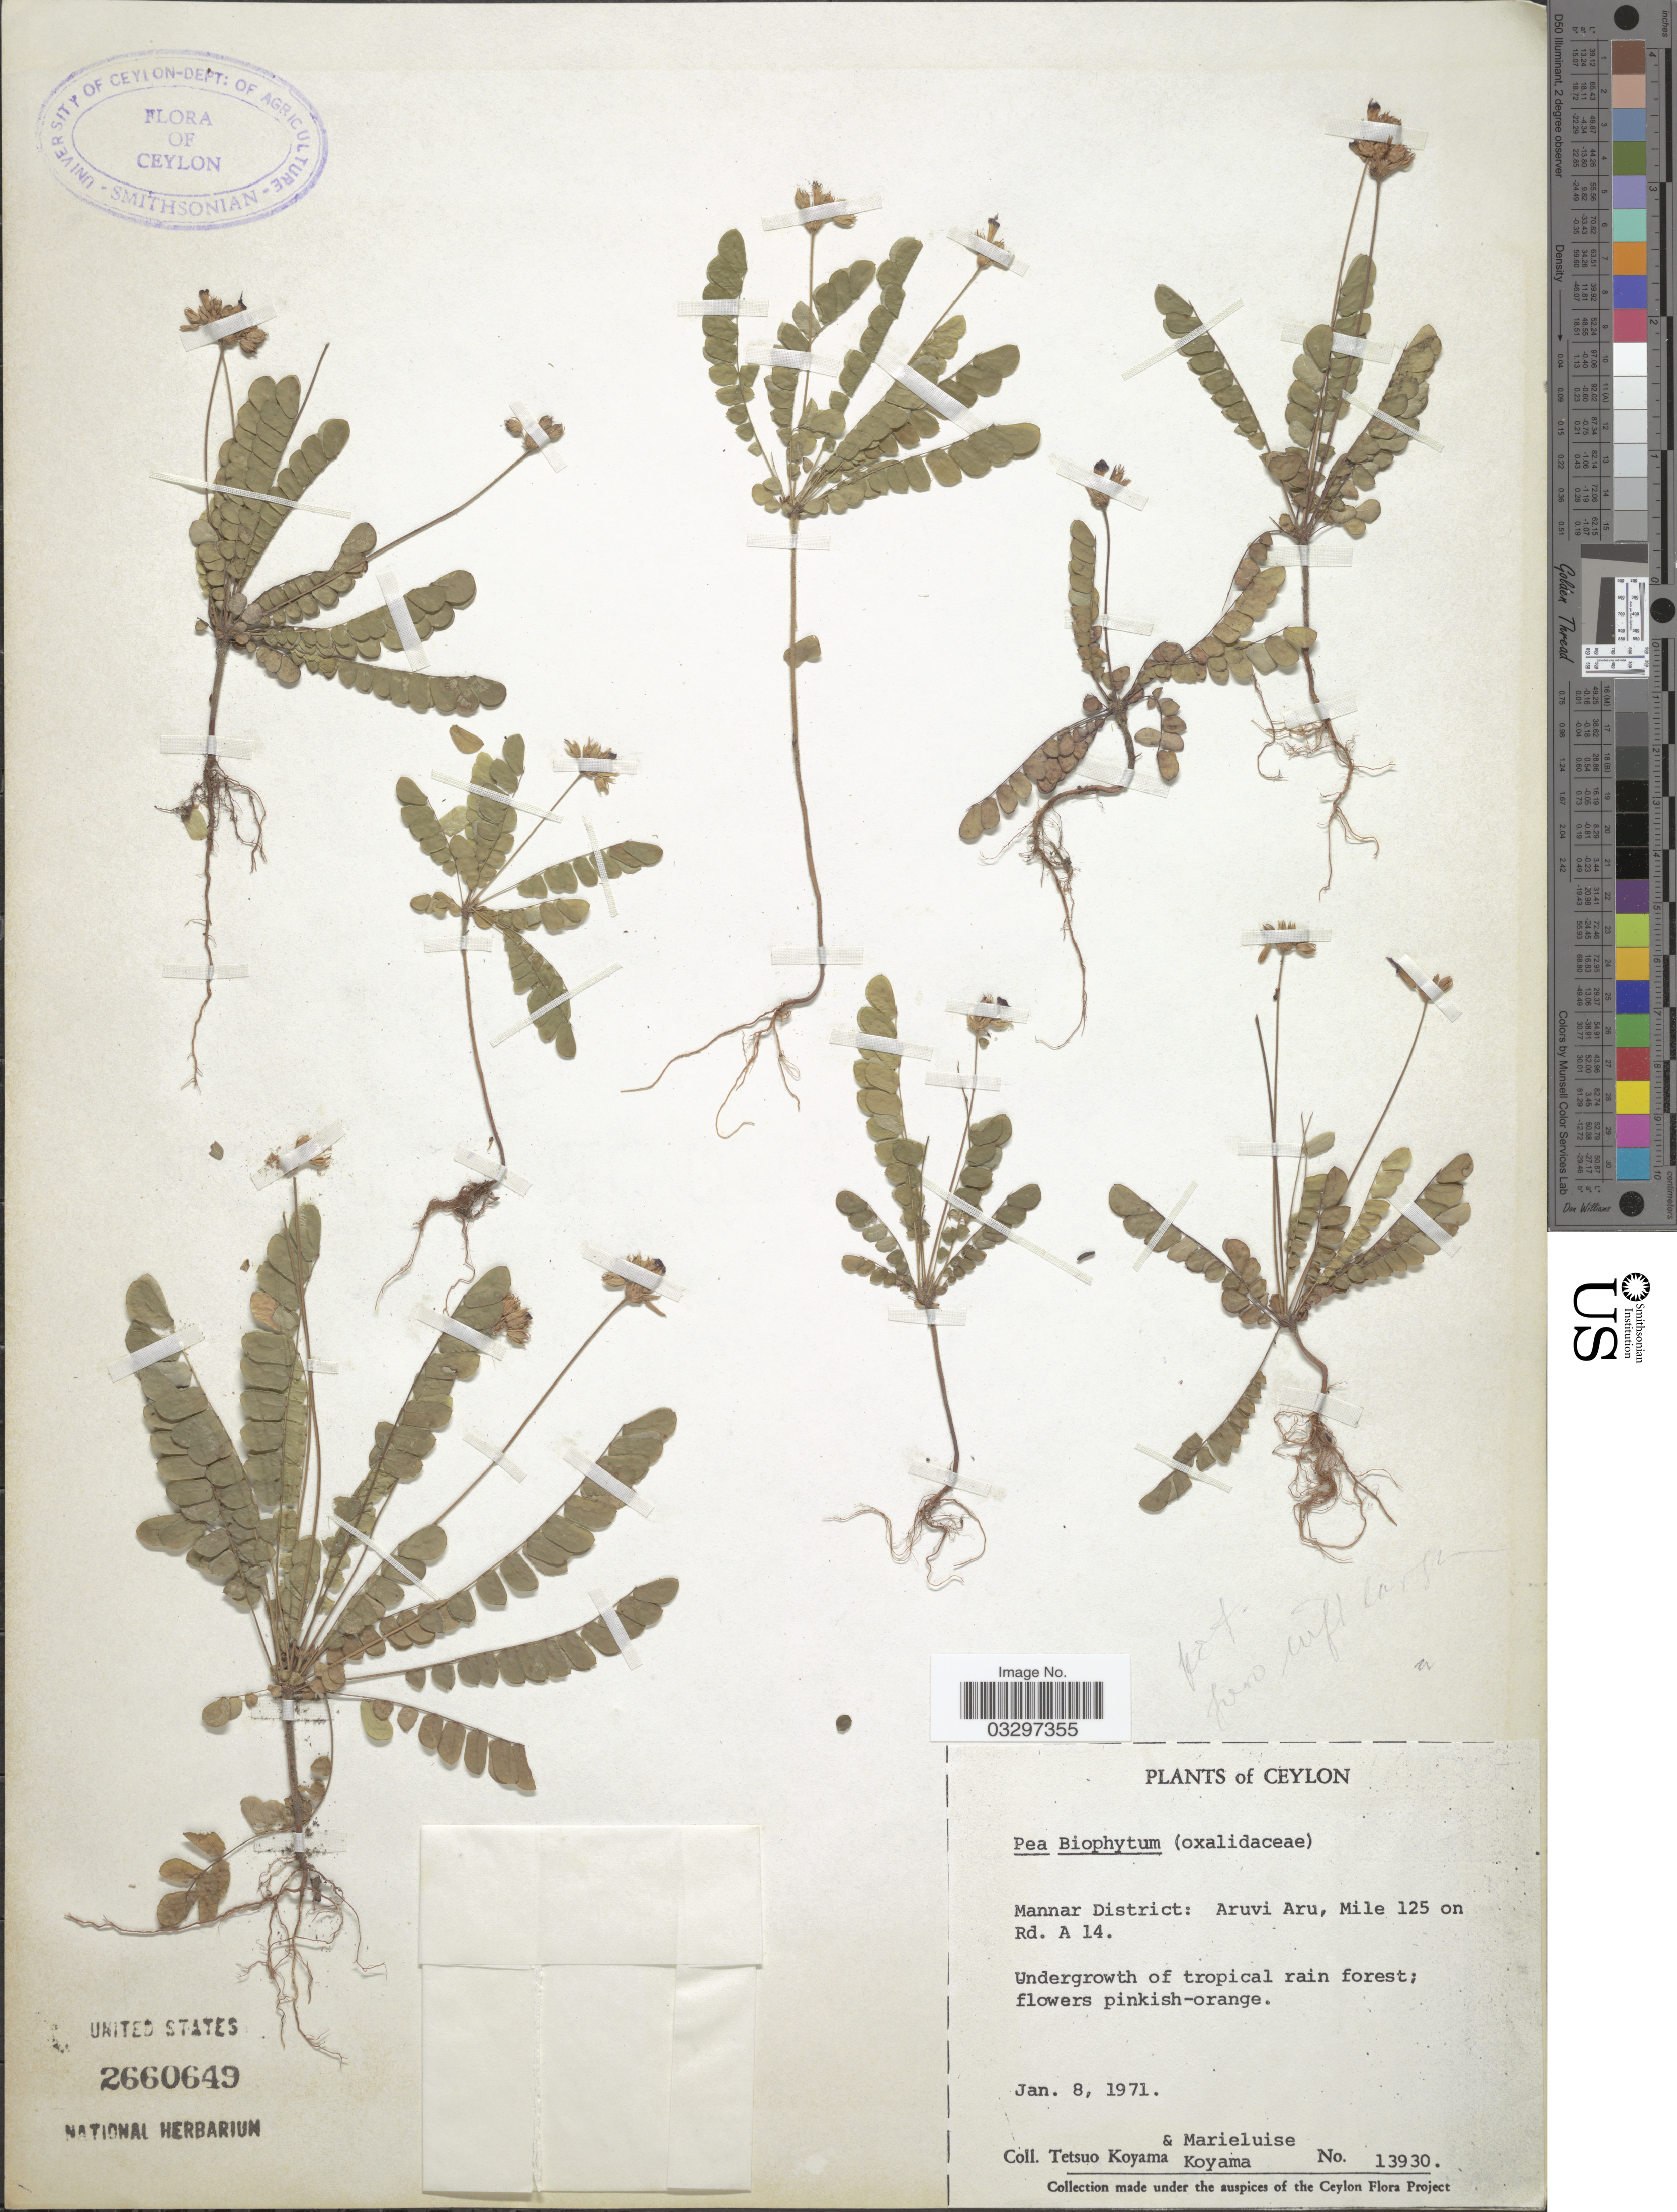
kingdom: Plantae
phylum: Tracheophyta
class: Magnoliopsida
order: Oxalidales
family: Oxalidaceae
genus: Biophytum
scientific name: Biophytum sp.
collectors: T. Koyama & M. Koyama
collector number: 13930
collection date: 1971-01-08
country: Sri Lanka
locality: Ceylon. Mannar District: Aruvi Aru, Mile 125 on Rd. A 14.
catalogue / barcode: US 2660649